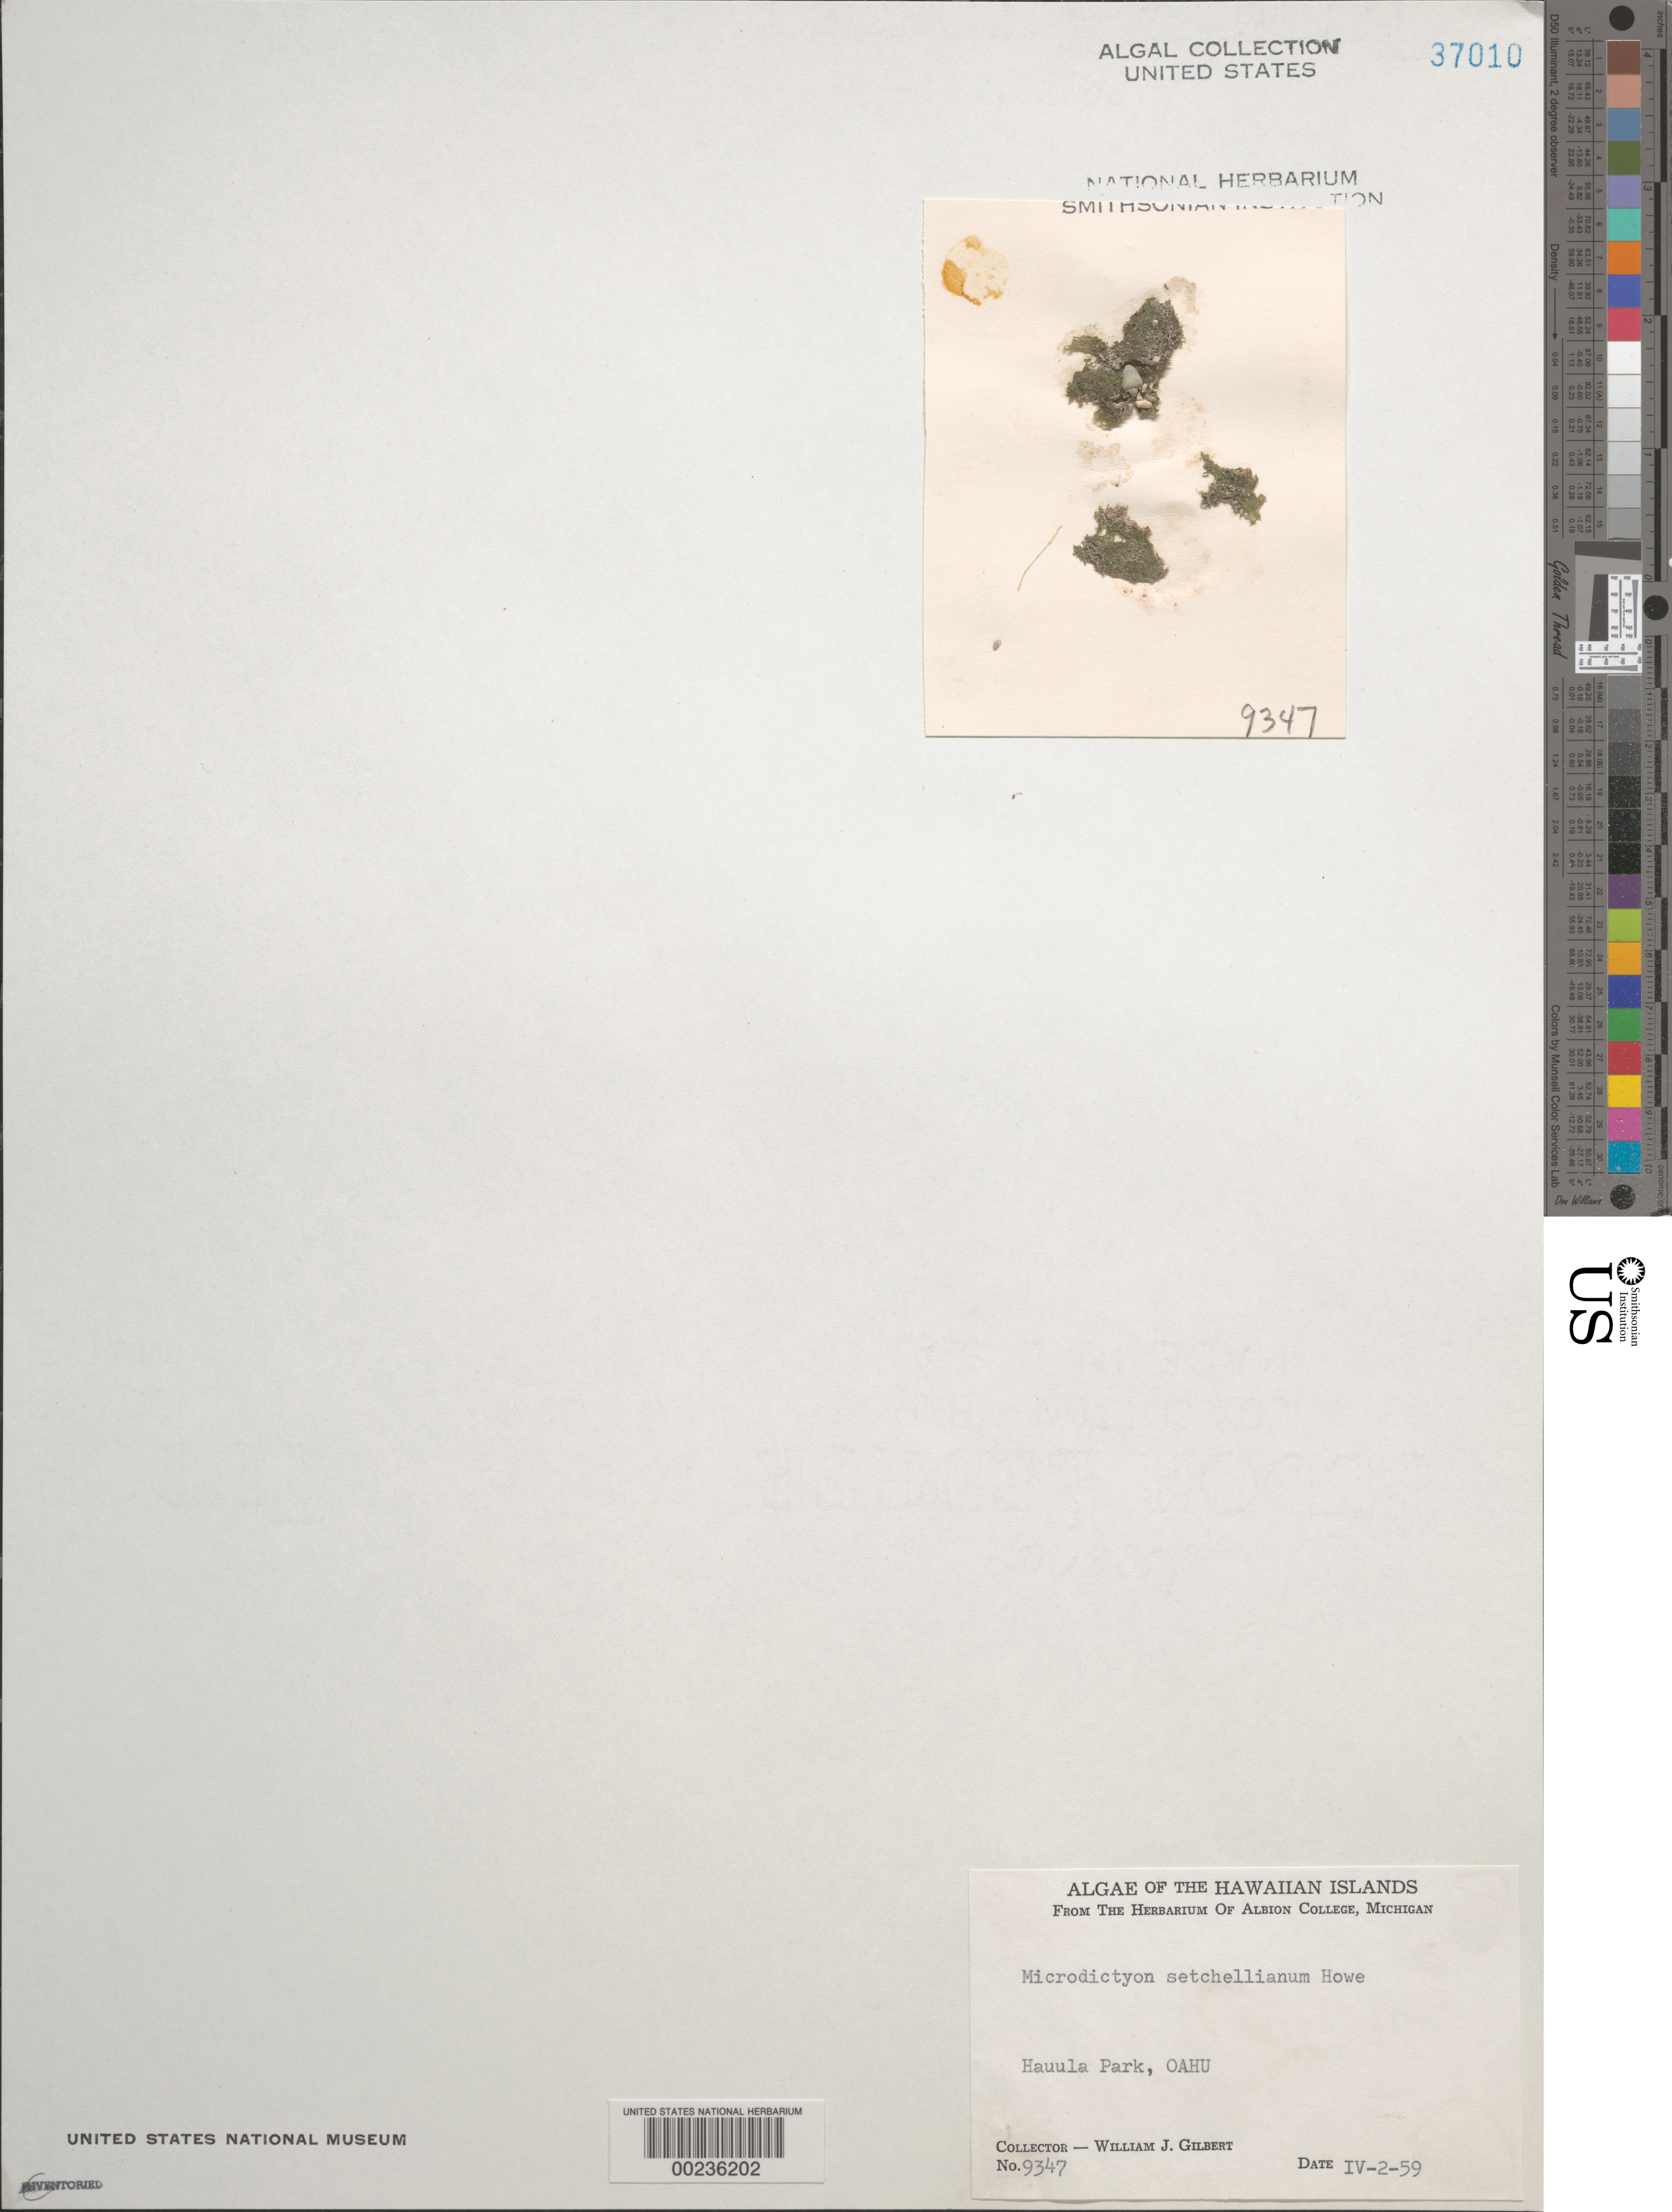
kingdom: Plantae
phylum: Chlorophyta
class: Ulvophyceae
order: Cladophorales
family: Anadyomenaceae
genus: Microdictyon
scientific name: Microdictyon setchellianum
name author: M. Howe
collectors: W. J. Gilbert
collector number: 9347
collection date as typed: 02 Apr 1959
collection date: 1959-04-02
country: United States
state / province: Hawaii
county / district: Honolulu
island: Oahu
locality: Hau'ula Park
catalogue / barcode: US 37010